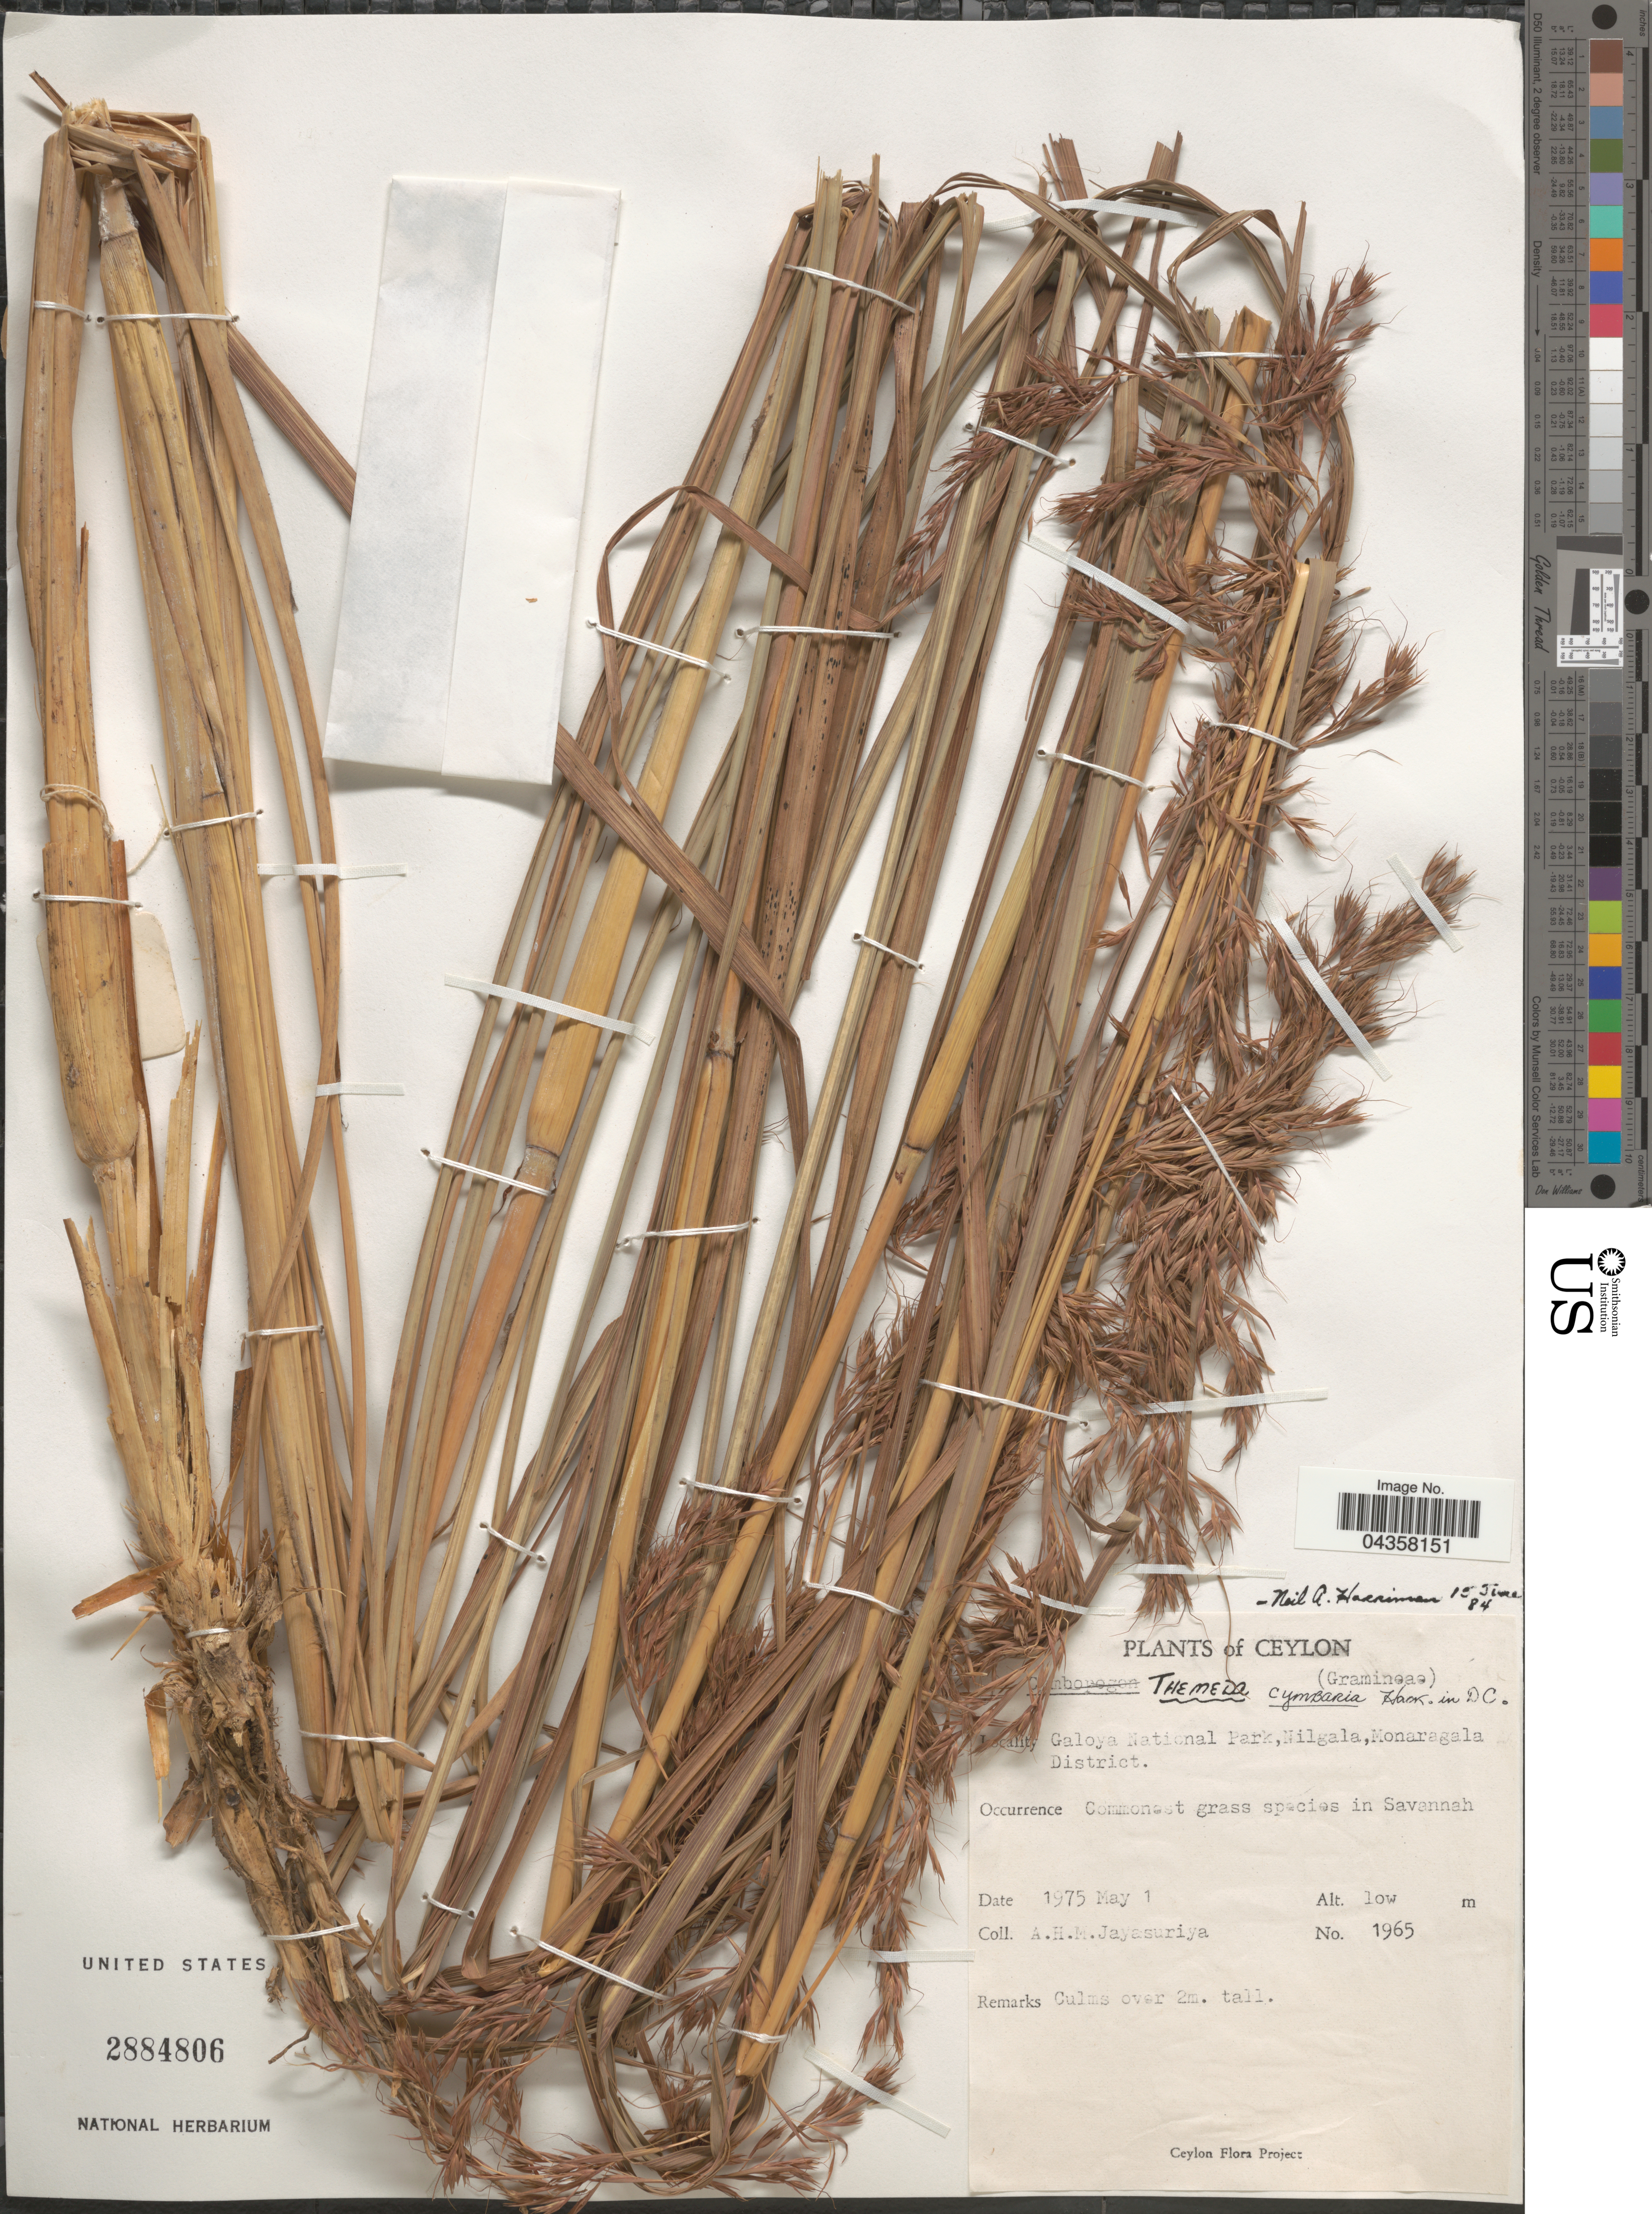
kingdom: Plantae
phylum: Tracheophyta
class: Liliopsida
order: Poales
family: Poaceae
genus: Themeda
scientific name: Themeda cymbaria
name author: Hack.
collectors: A. H. Jayasuriya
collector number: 1965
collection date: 1975-05-01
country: Sri Lanka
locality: Ceylon. Galoya National Park, Nilgala, Monaragala District.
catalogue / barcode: US 2884806